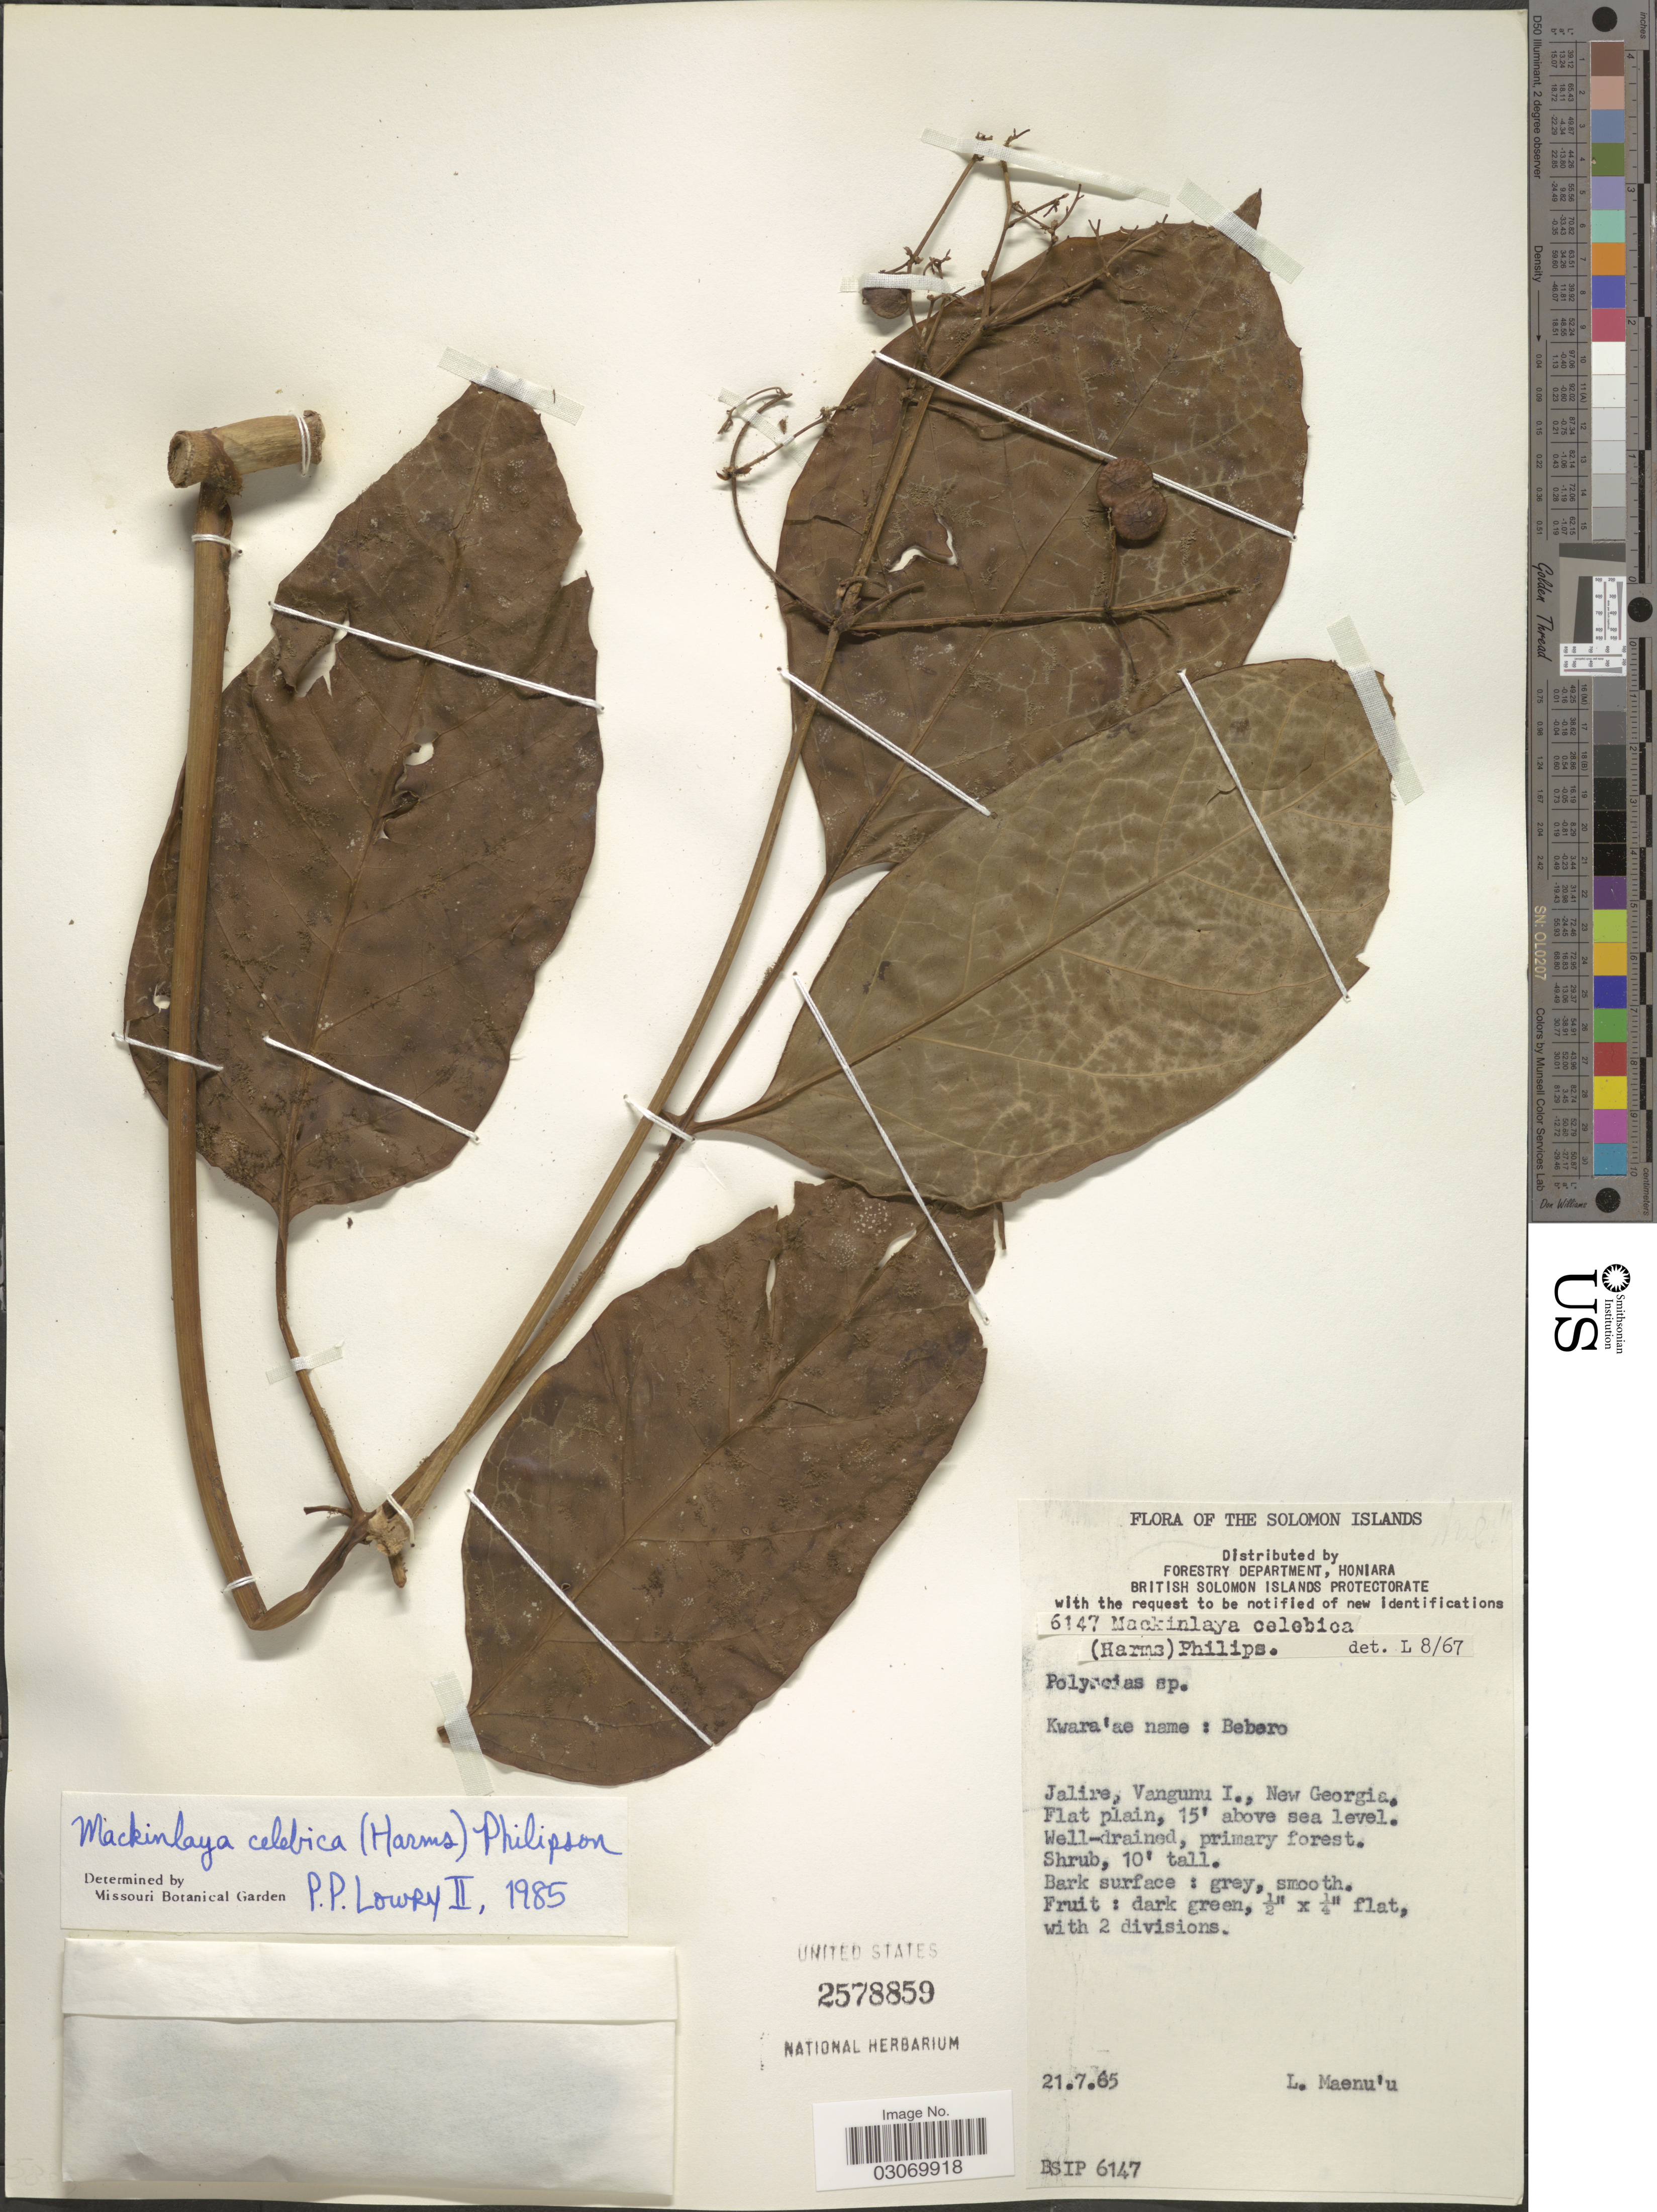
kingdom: Plantae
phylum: Tracheophyta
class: Magnoliopsida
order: Apiales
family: Apiaceae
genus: Mackinlaya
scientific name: Mackinlaya celebica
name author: (Harms) Philipson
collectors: L. Maenu'u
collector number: BSIP 6147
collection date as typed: Transcribed d/m/y: 21/7/65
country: Solomon Islands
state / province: Solomon Islands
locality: The Solomon Islands, Jalire, Vanguru I., New Georgia.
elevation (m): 5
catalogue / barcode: US 2578859